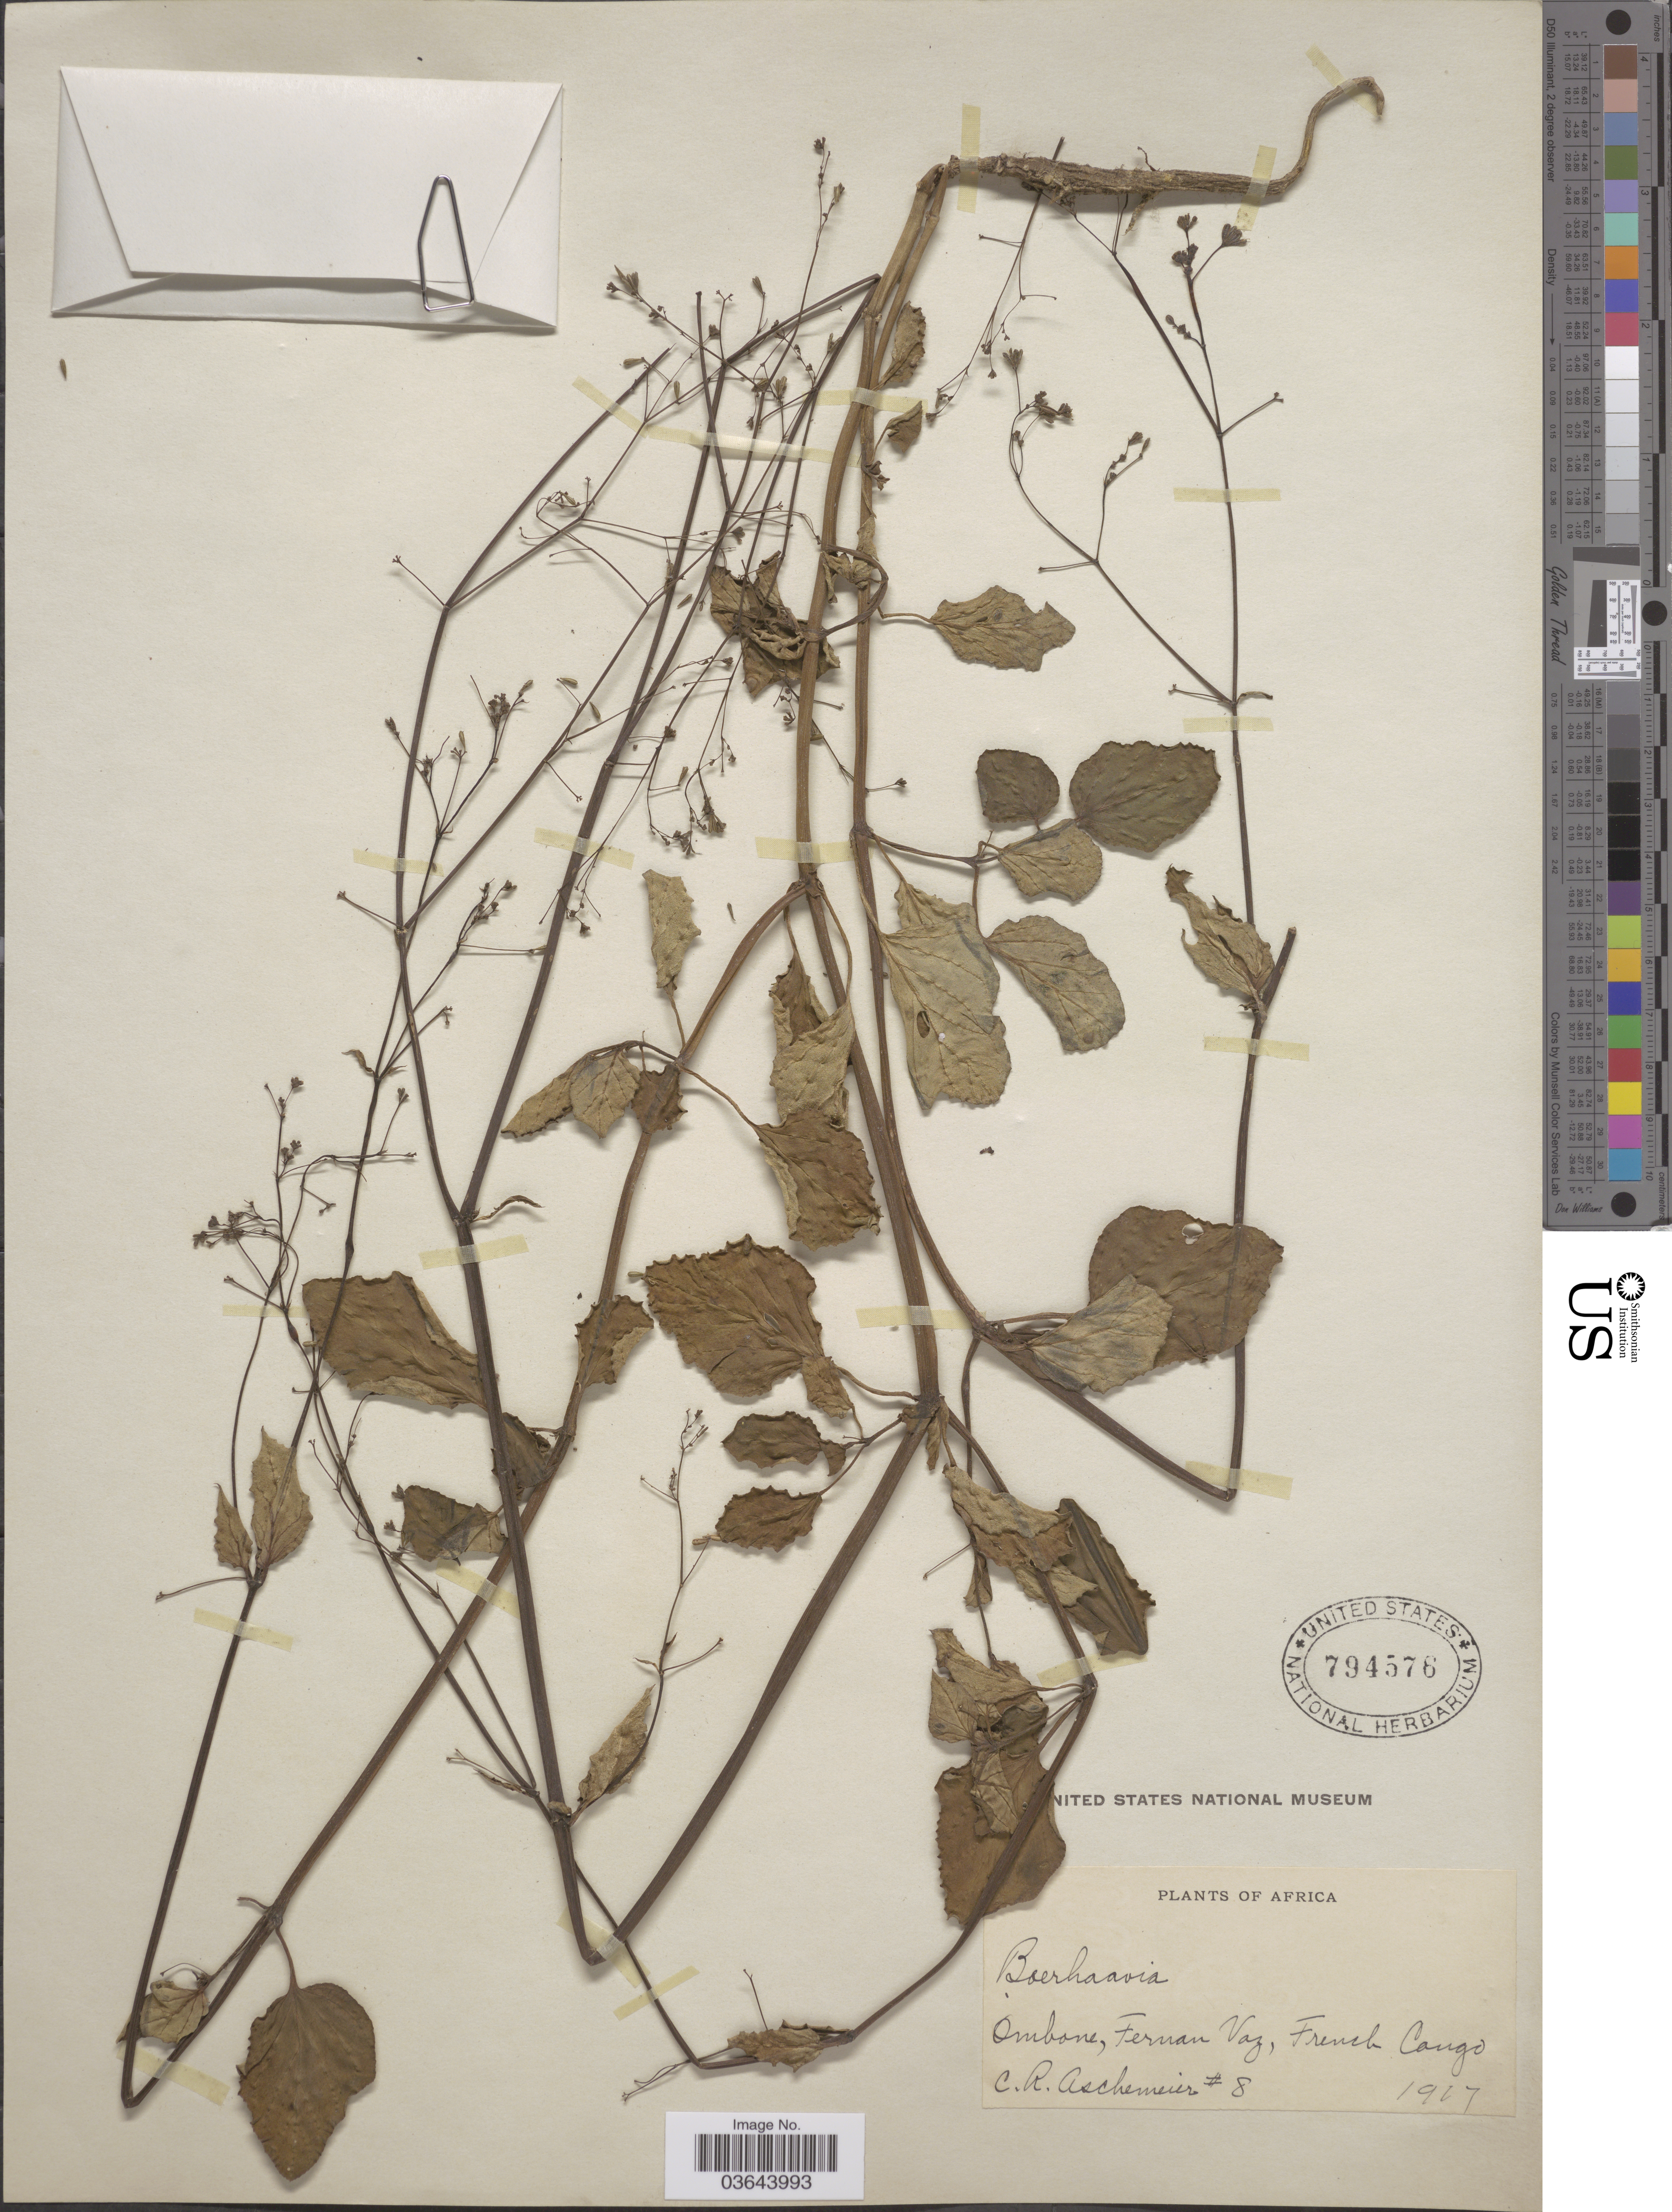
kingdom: Plantae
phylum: Tracheophyta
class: Magnoliopsida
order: Caryophyllales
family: Nyctaginaceae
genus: Boerhavia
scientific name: Boerhavia paniculata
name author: Rich.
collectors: C. Aschemeier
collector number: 8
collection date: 1917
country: Gabon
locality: Ombone, Fernan Vaz, French Congo.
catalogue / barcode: US 794576